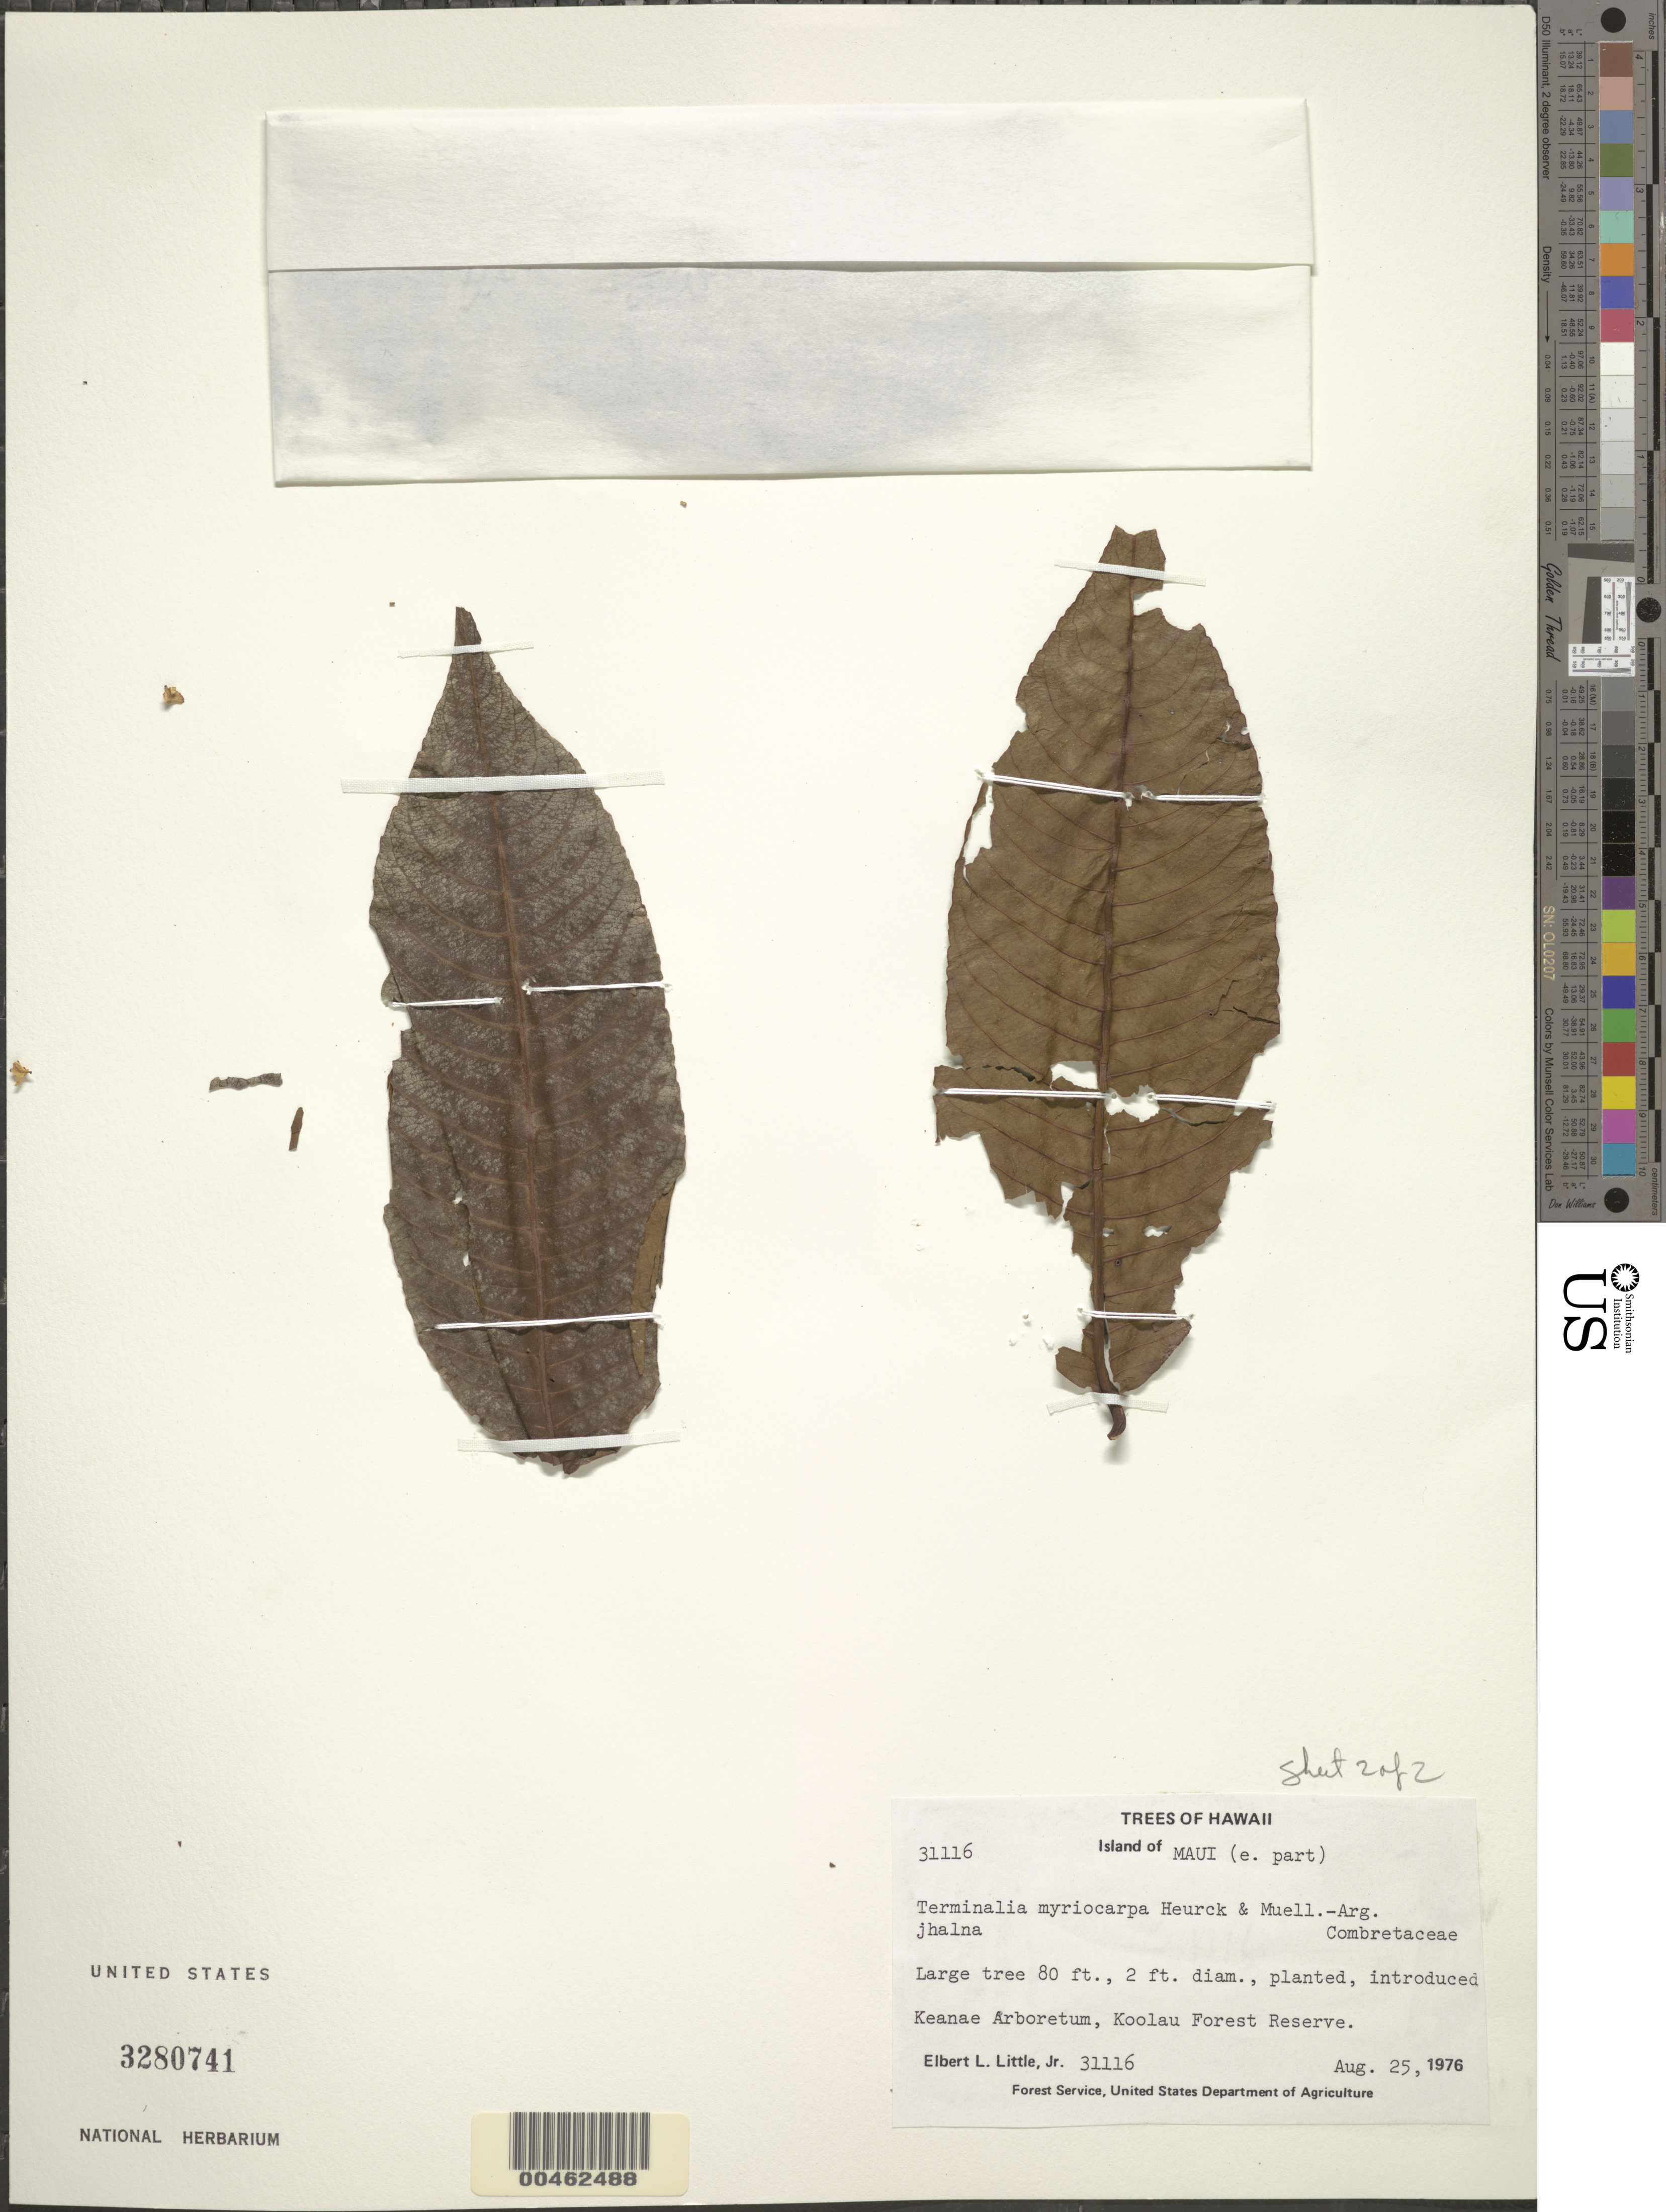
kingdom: Plantae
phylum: Tracheophyta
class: Magnoliopsida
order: Myrtales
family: Combretaceae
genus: Terminalia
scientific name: Terminalia myriocarpa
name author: Van Heurck & Müll. Arg.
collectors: E. L. Little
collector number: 31116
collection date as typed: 25 Aug 1976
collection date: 1976-08-25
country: United States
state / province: Hawaii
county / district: Maui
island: Maui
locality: E part of Maui, Keanae Arboretum, Koolau Forest Reserve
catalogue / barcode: US 3280741